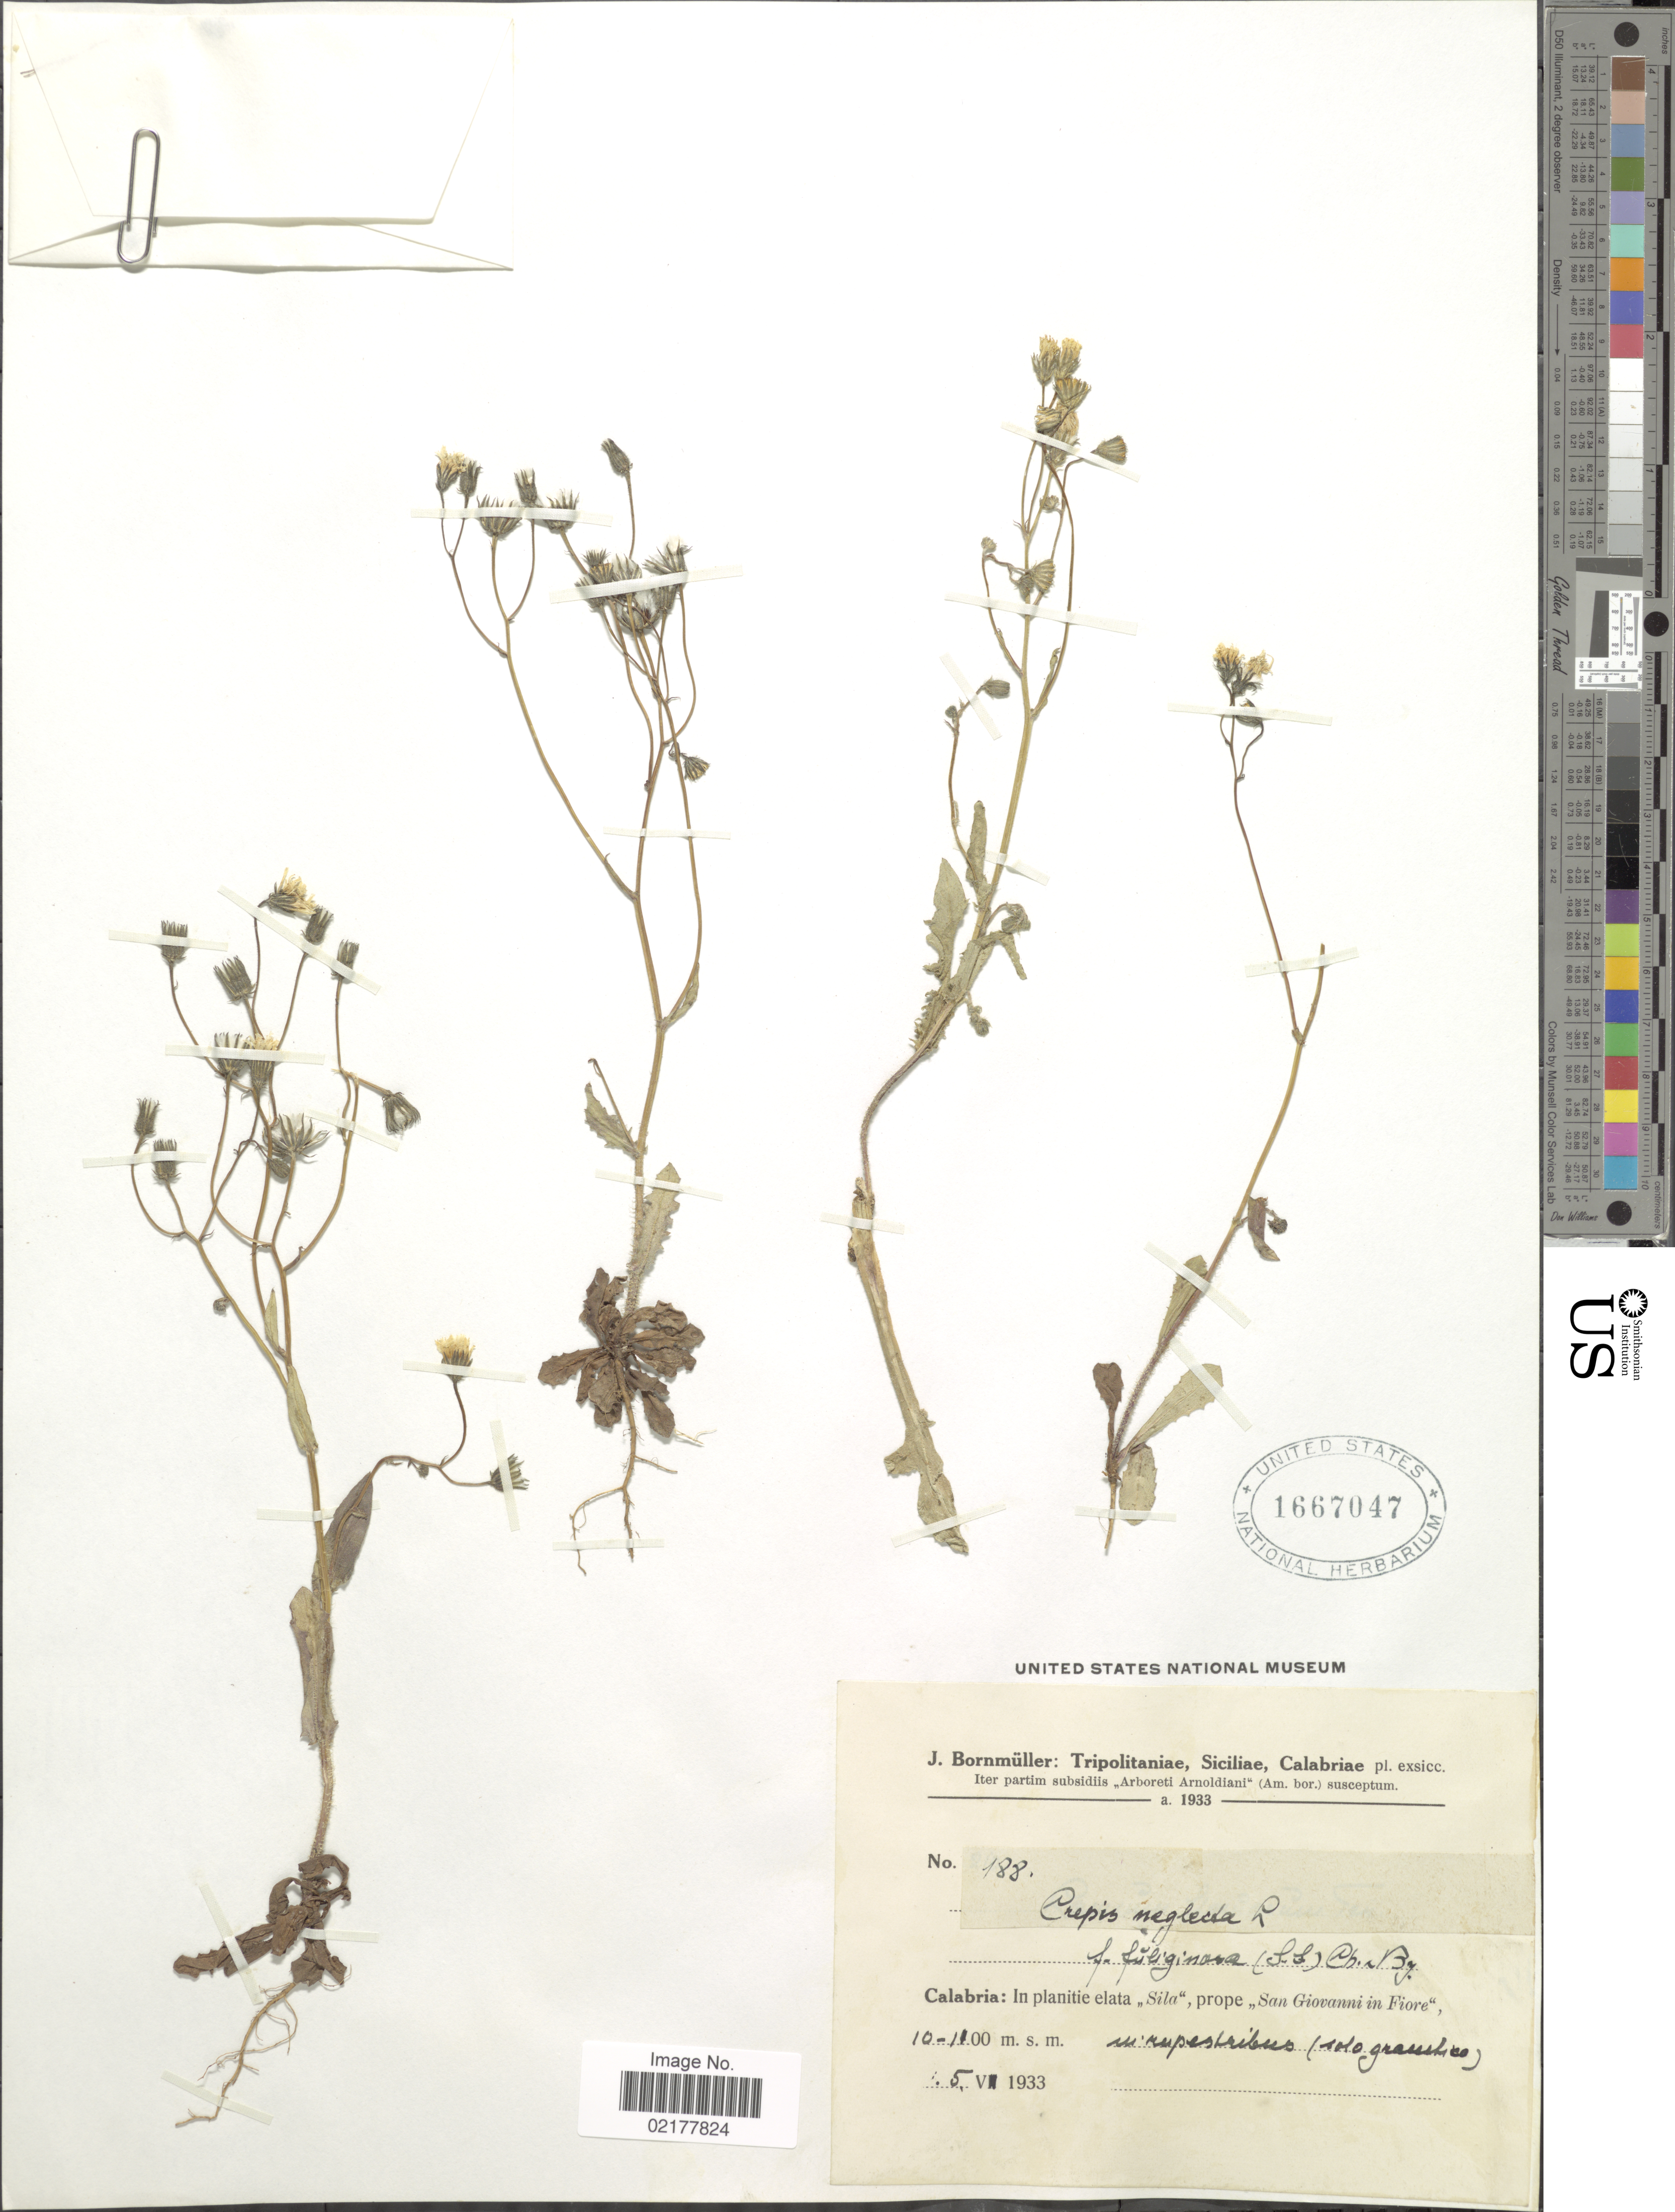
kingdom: Plantae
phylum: Tracheophyta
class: Magnoliopsida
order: Asterales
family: Asteraceae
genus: Crepis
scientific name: Crepis neglecta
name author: L.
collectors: J. Bornmüller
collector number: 188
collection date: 1933-07-05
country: Italy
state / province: Calabria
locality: Sila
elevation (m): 1000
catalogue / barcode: US 1667047